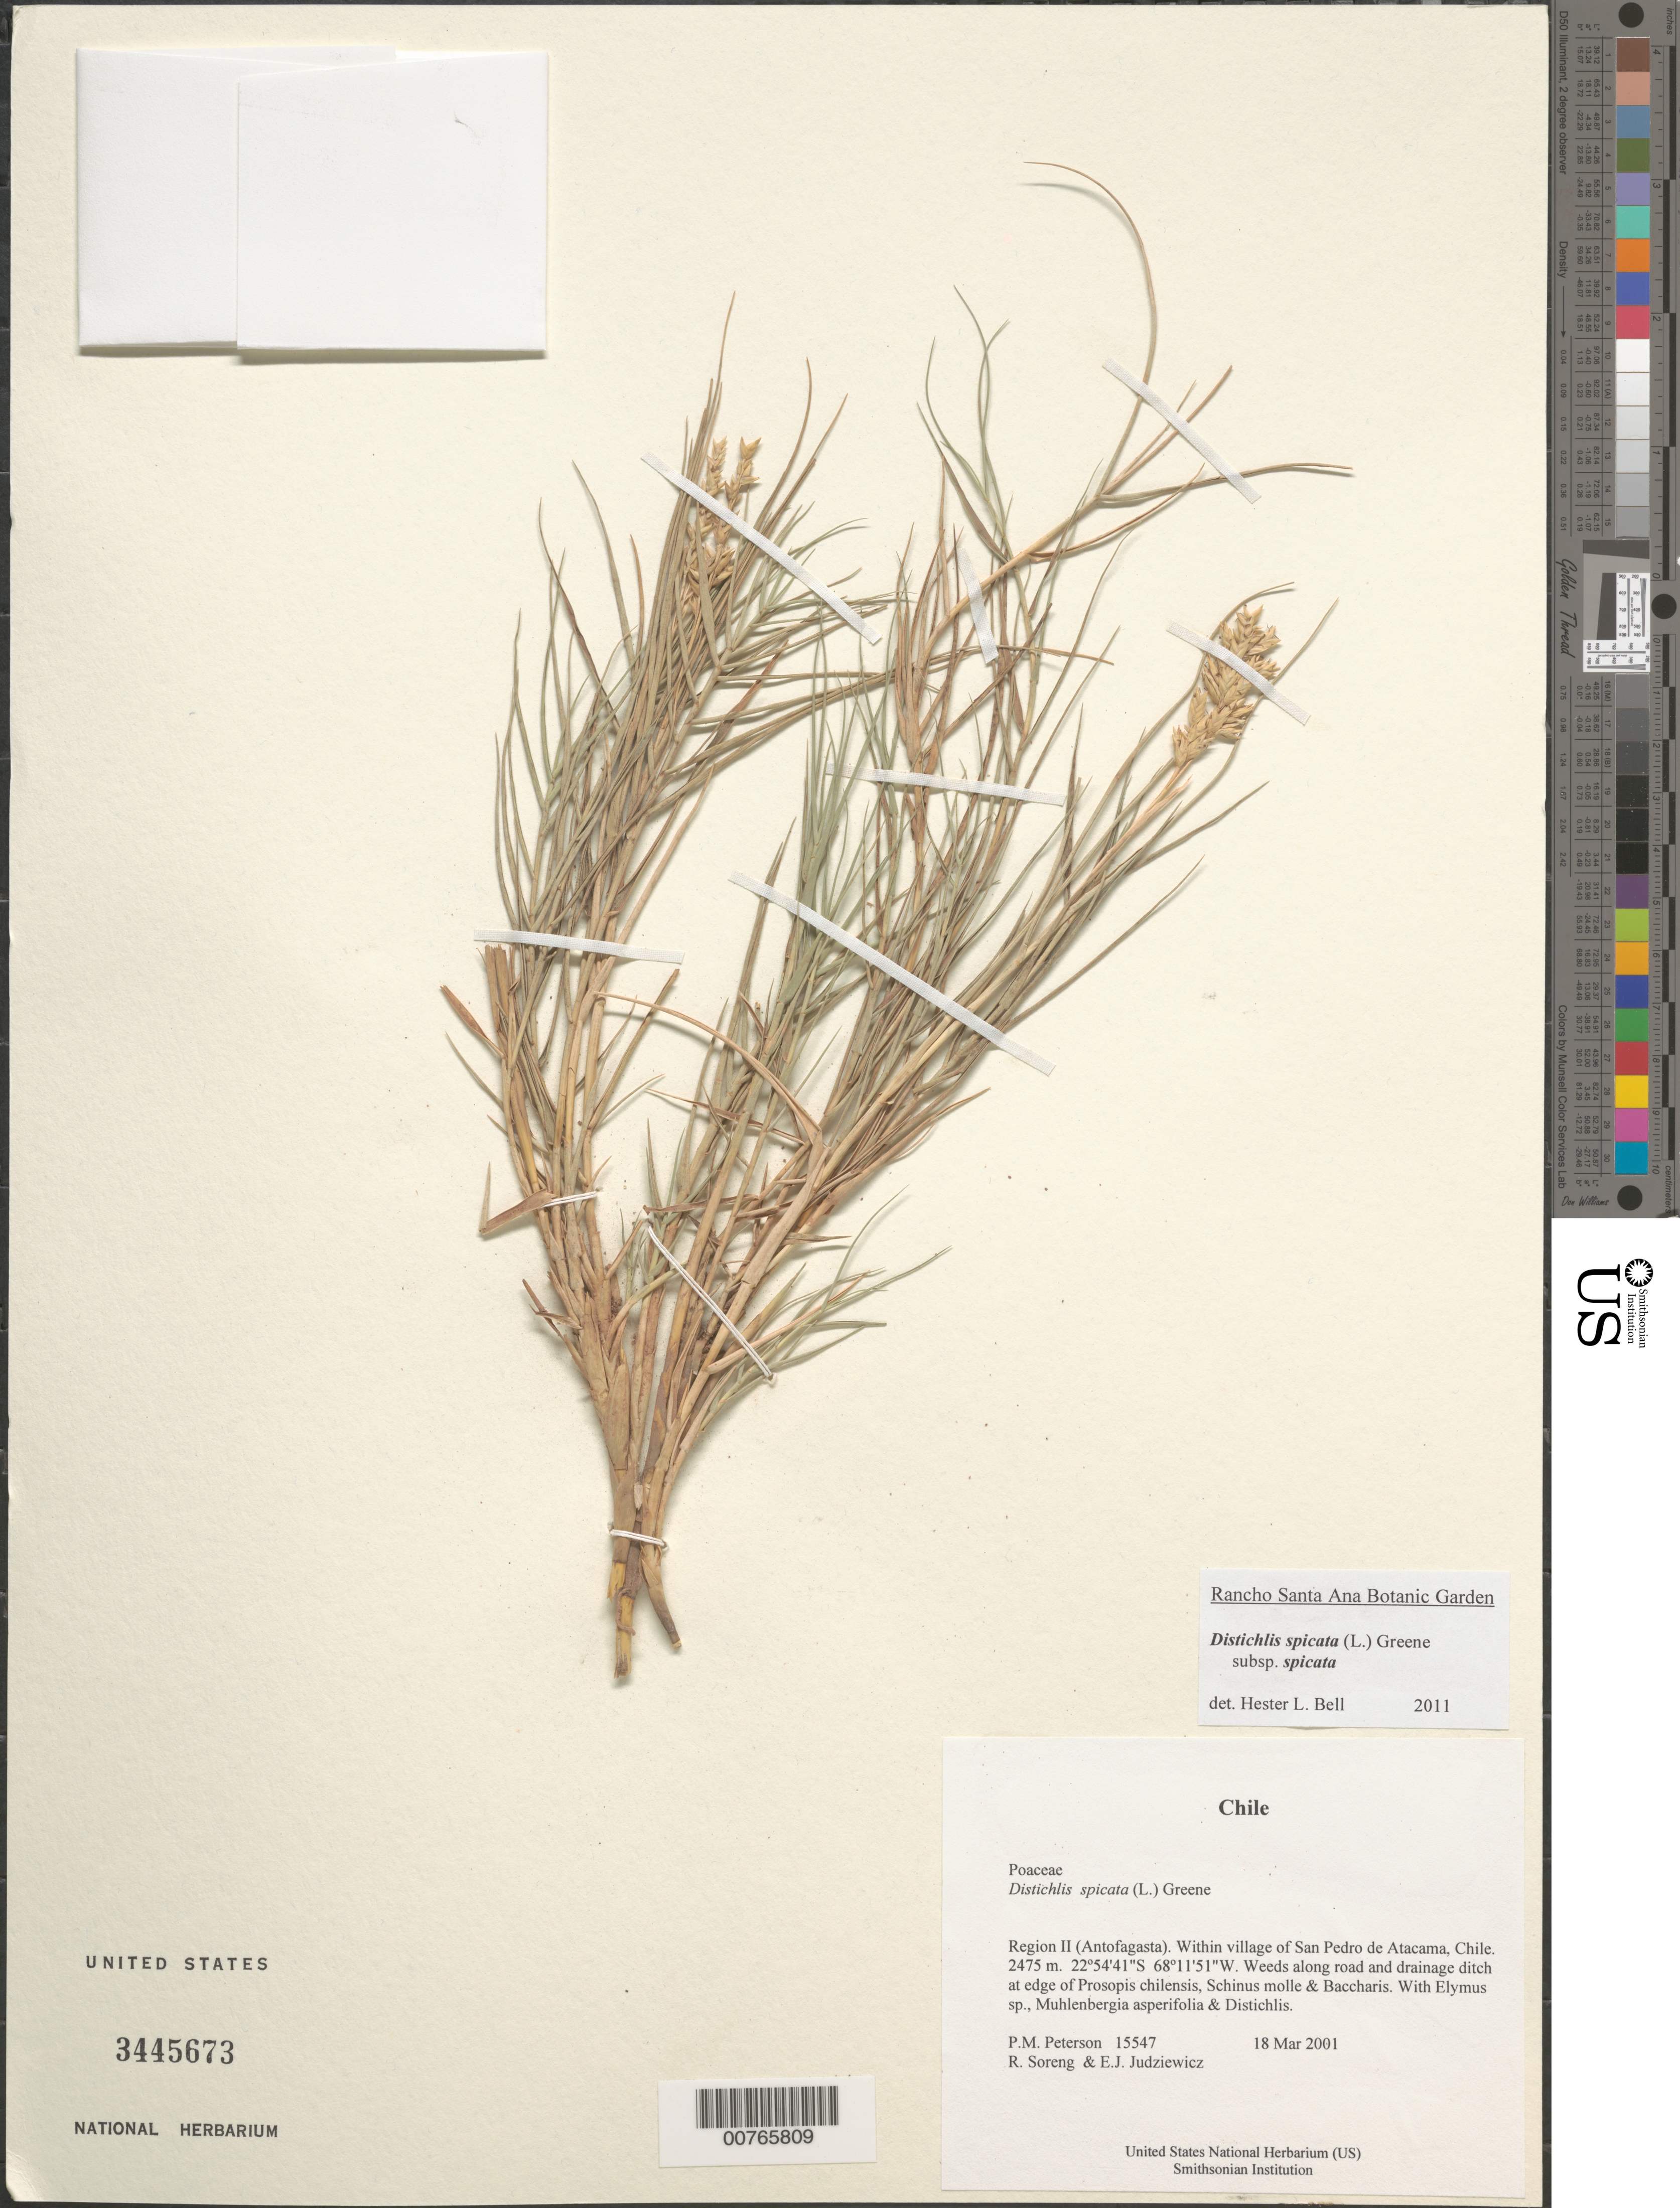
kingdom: Plantae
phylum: Tracheophyta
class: Liliopsida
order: Poales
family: Poaceae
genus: Distichlis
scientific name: Distichlis spicata subsp. spicata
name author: (L.) Greene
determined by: Bell, H. L.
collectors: P. M. Peterson, R. J. Soreng & E. J. Judziewicz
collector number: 15547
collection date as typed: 18 Mar 2001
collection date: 2001-03-18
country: Chile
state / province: Antofagasta (II)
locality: Within village of San Pedro de Atacama, Chile.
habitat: Weeds along road and drainage ditch at edge of Prosopis chilensis, Schinus molle & Baccharis.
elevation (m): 2475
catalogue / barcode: US 3445673